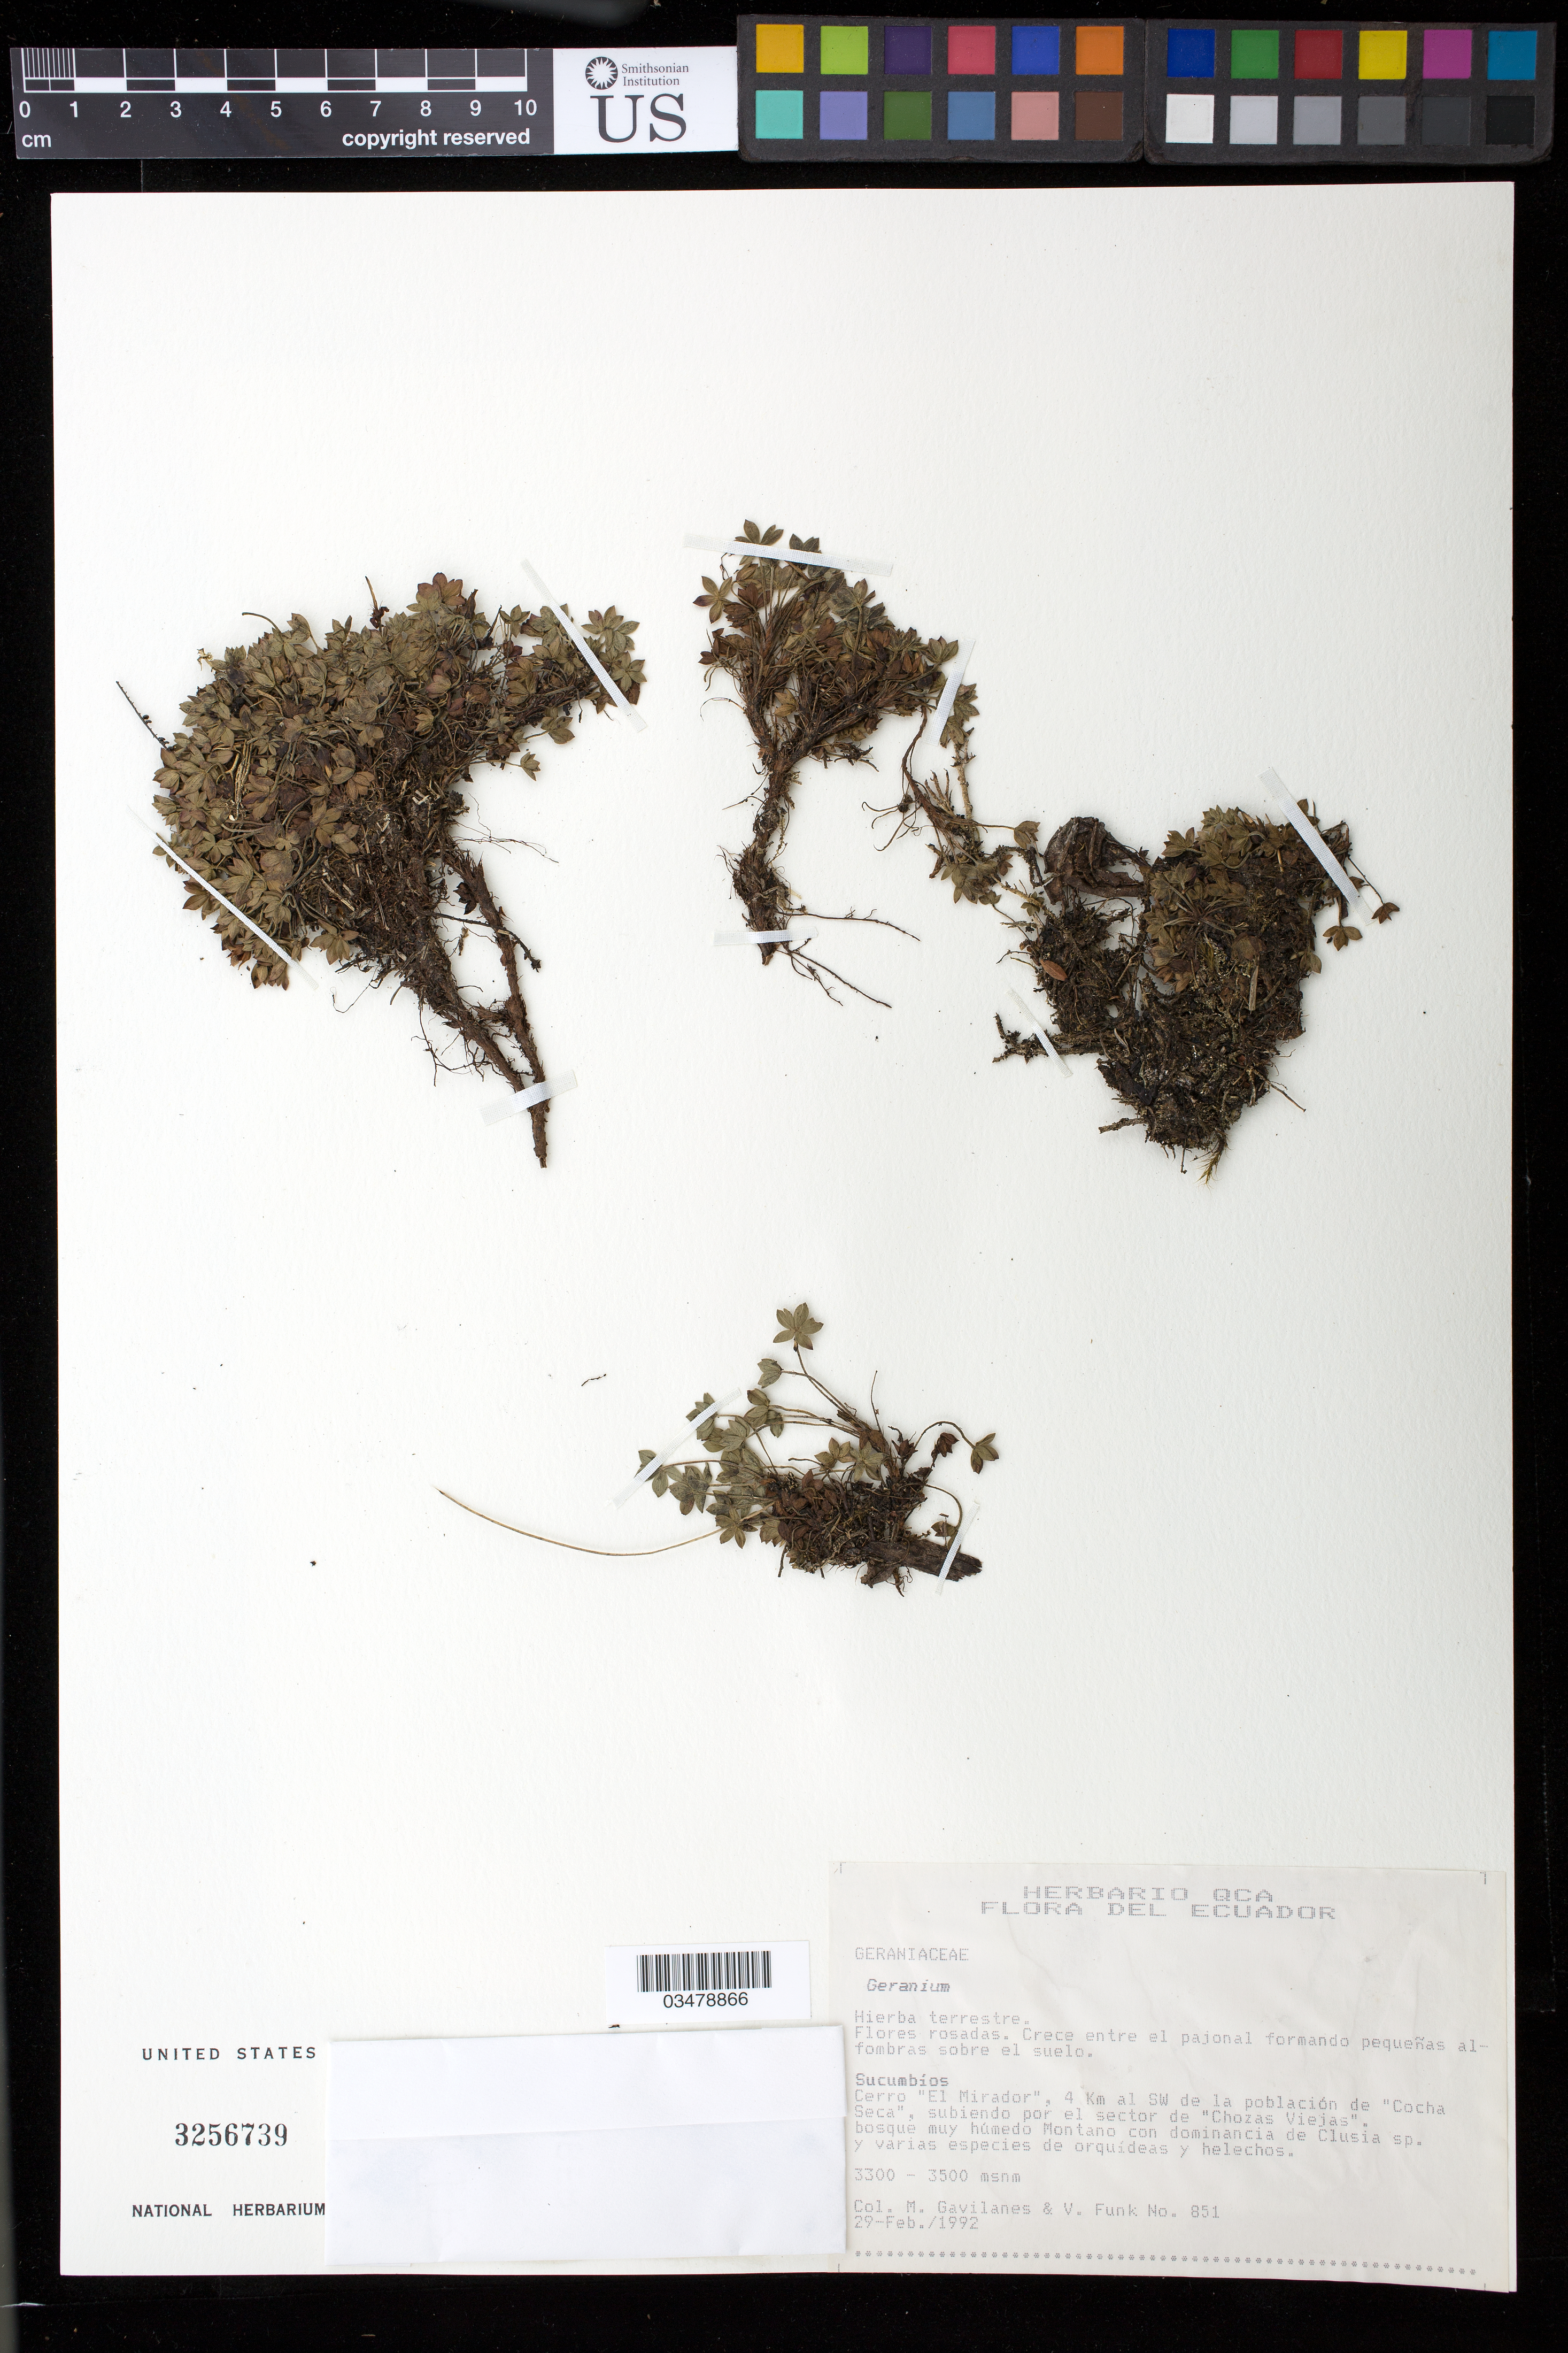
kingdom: Plantae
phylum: Tracheophyta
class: Magnoliopsida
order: Geraniales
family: Geraniaceae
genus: Geranium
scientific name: Geranium sp.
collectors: M. Gavilanes & V. Funk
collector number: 851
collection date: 1992-02-29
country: Ecuador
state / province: Sucumbíos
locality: Cerro "El Mirador", 4 Km al SW de la población de "Cocha Seca", subiendo por el sector de "Chozas Viejas"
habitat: Bosque muy humedo Montano con dominancia de Clusia sp.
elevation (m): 3300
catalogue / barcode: US 3256739